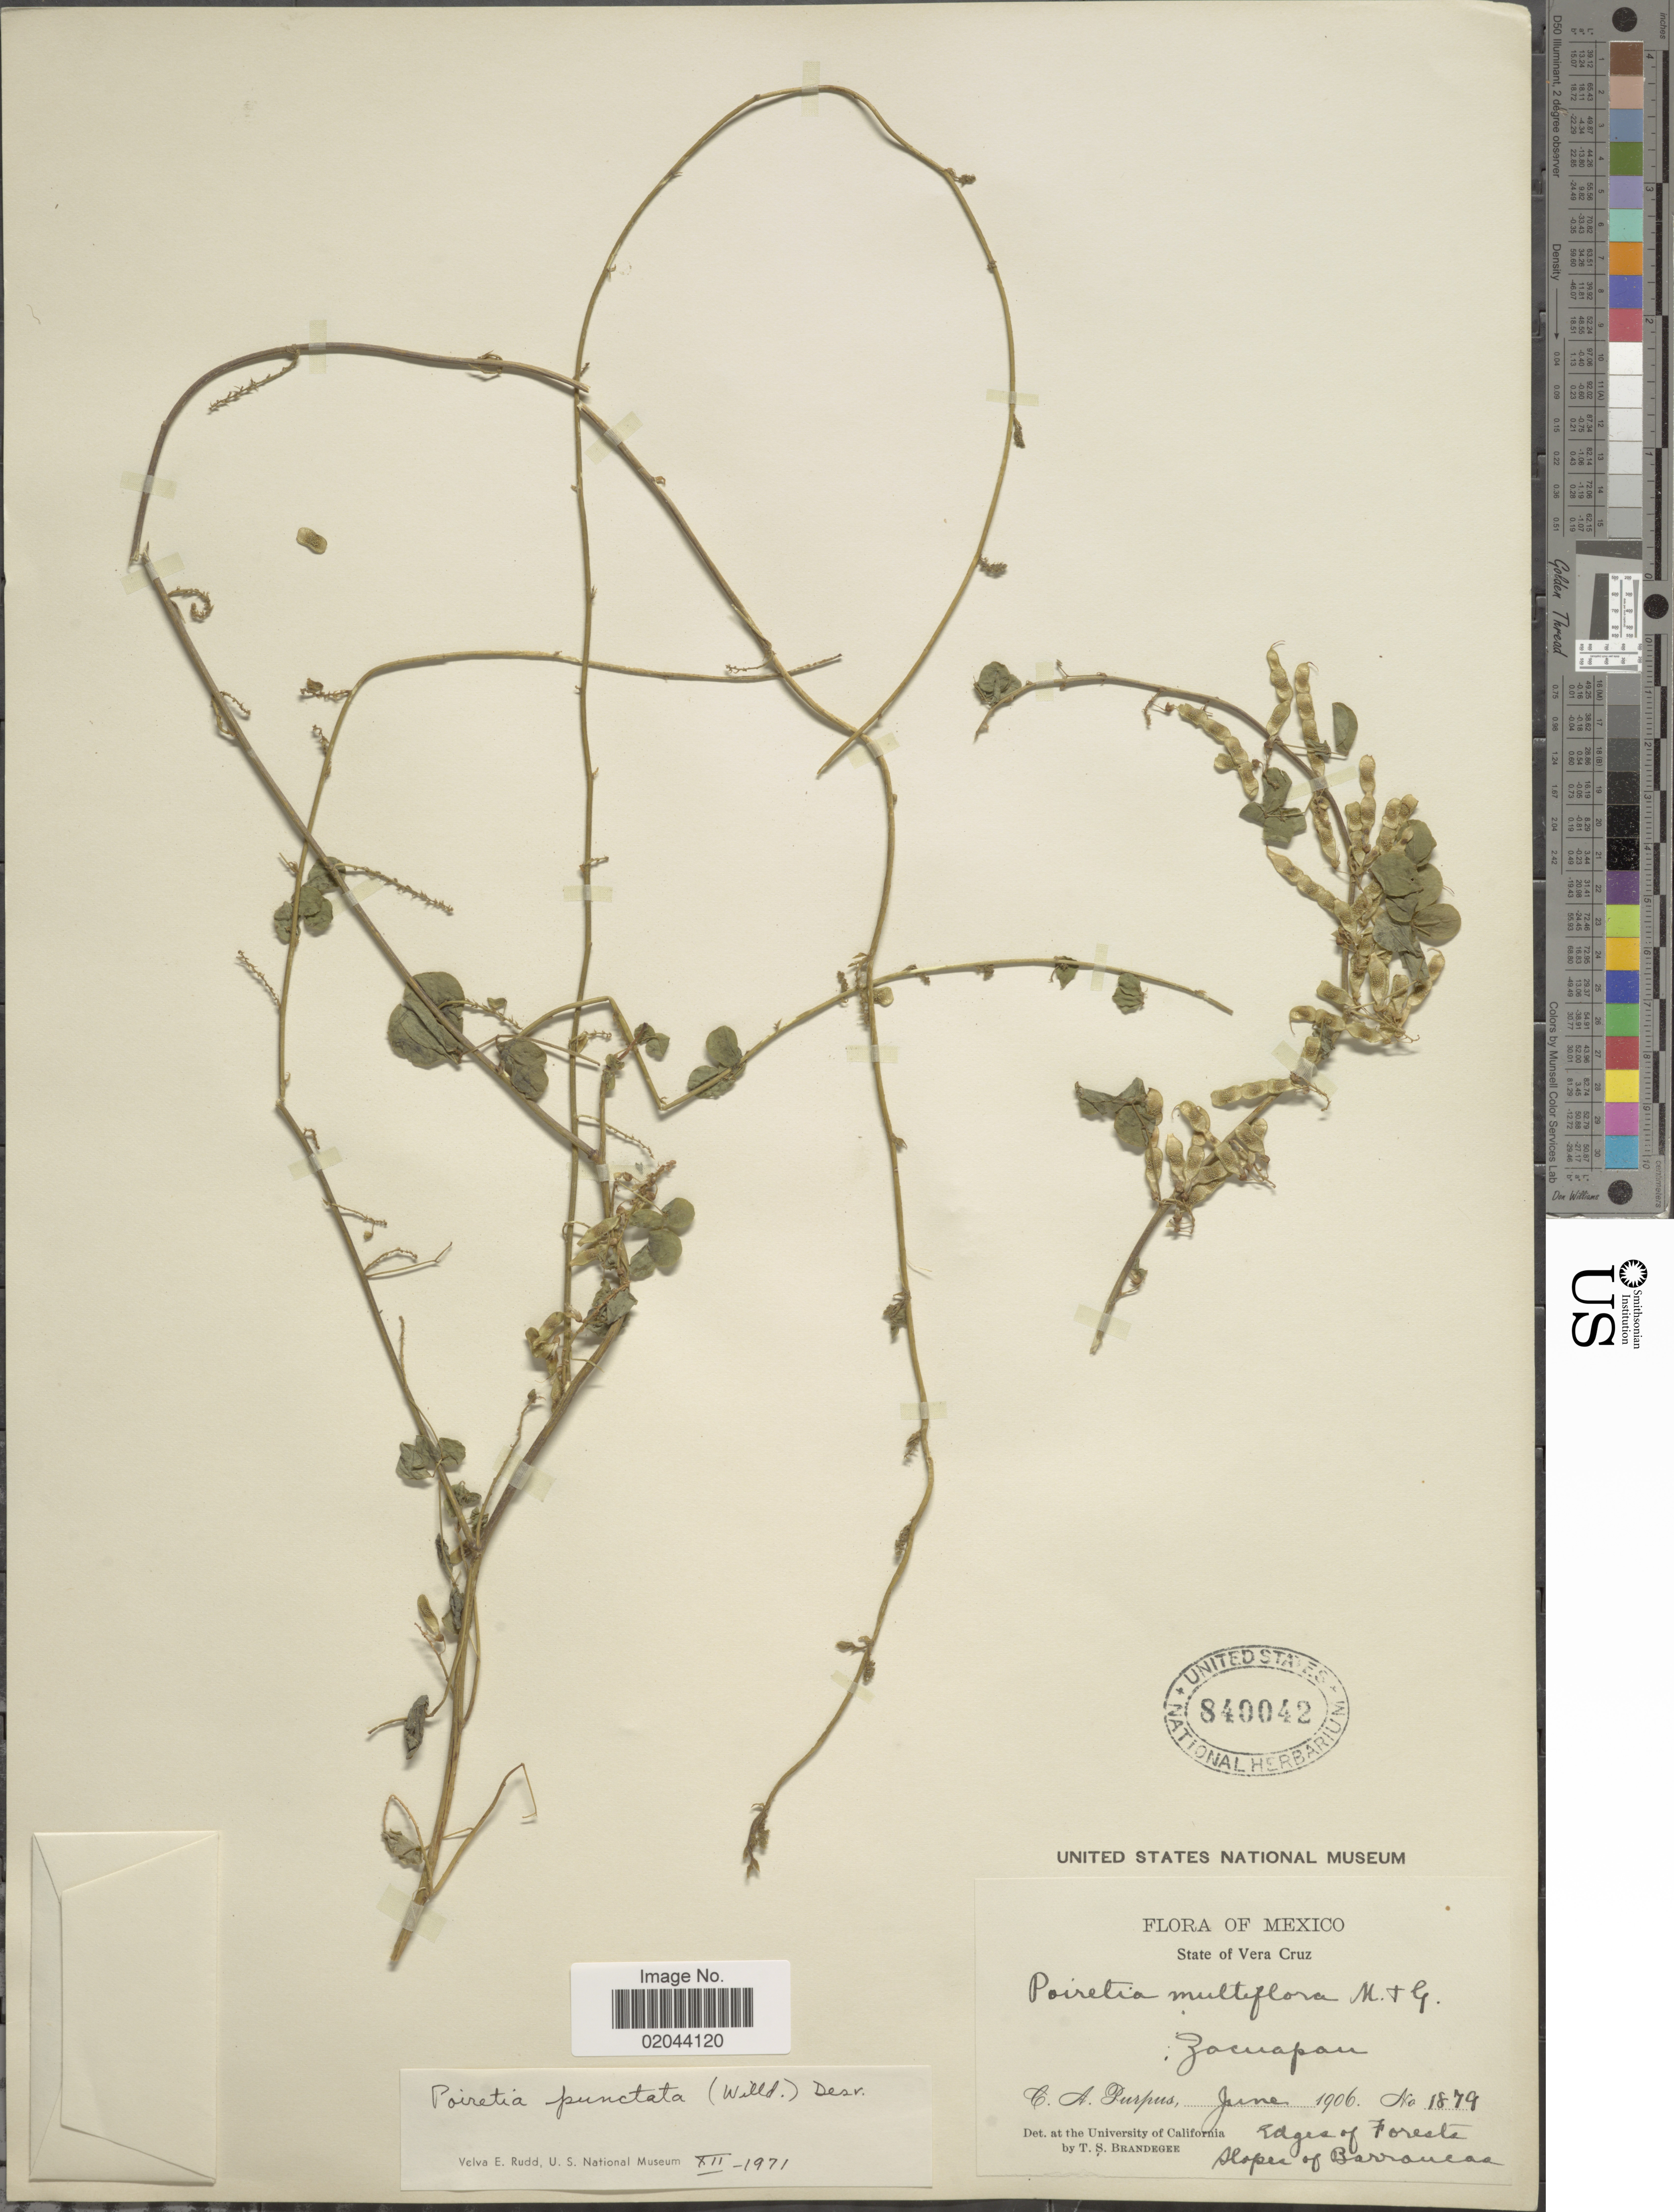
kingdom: Plantae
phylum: Tracheophyta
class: Magnoliopsida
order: Fabales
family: Fabaceae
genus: Poiretia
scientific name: Poiretia scandens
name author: Vent.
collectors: C. A. Purpus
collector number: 1879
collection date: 1906-06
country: Mexico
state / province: Veracruz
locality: Zacuapan, Edge of Forests, Slopes of Barrancas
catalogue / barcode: US 840042